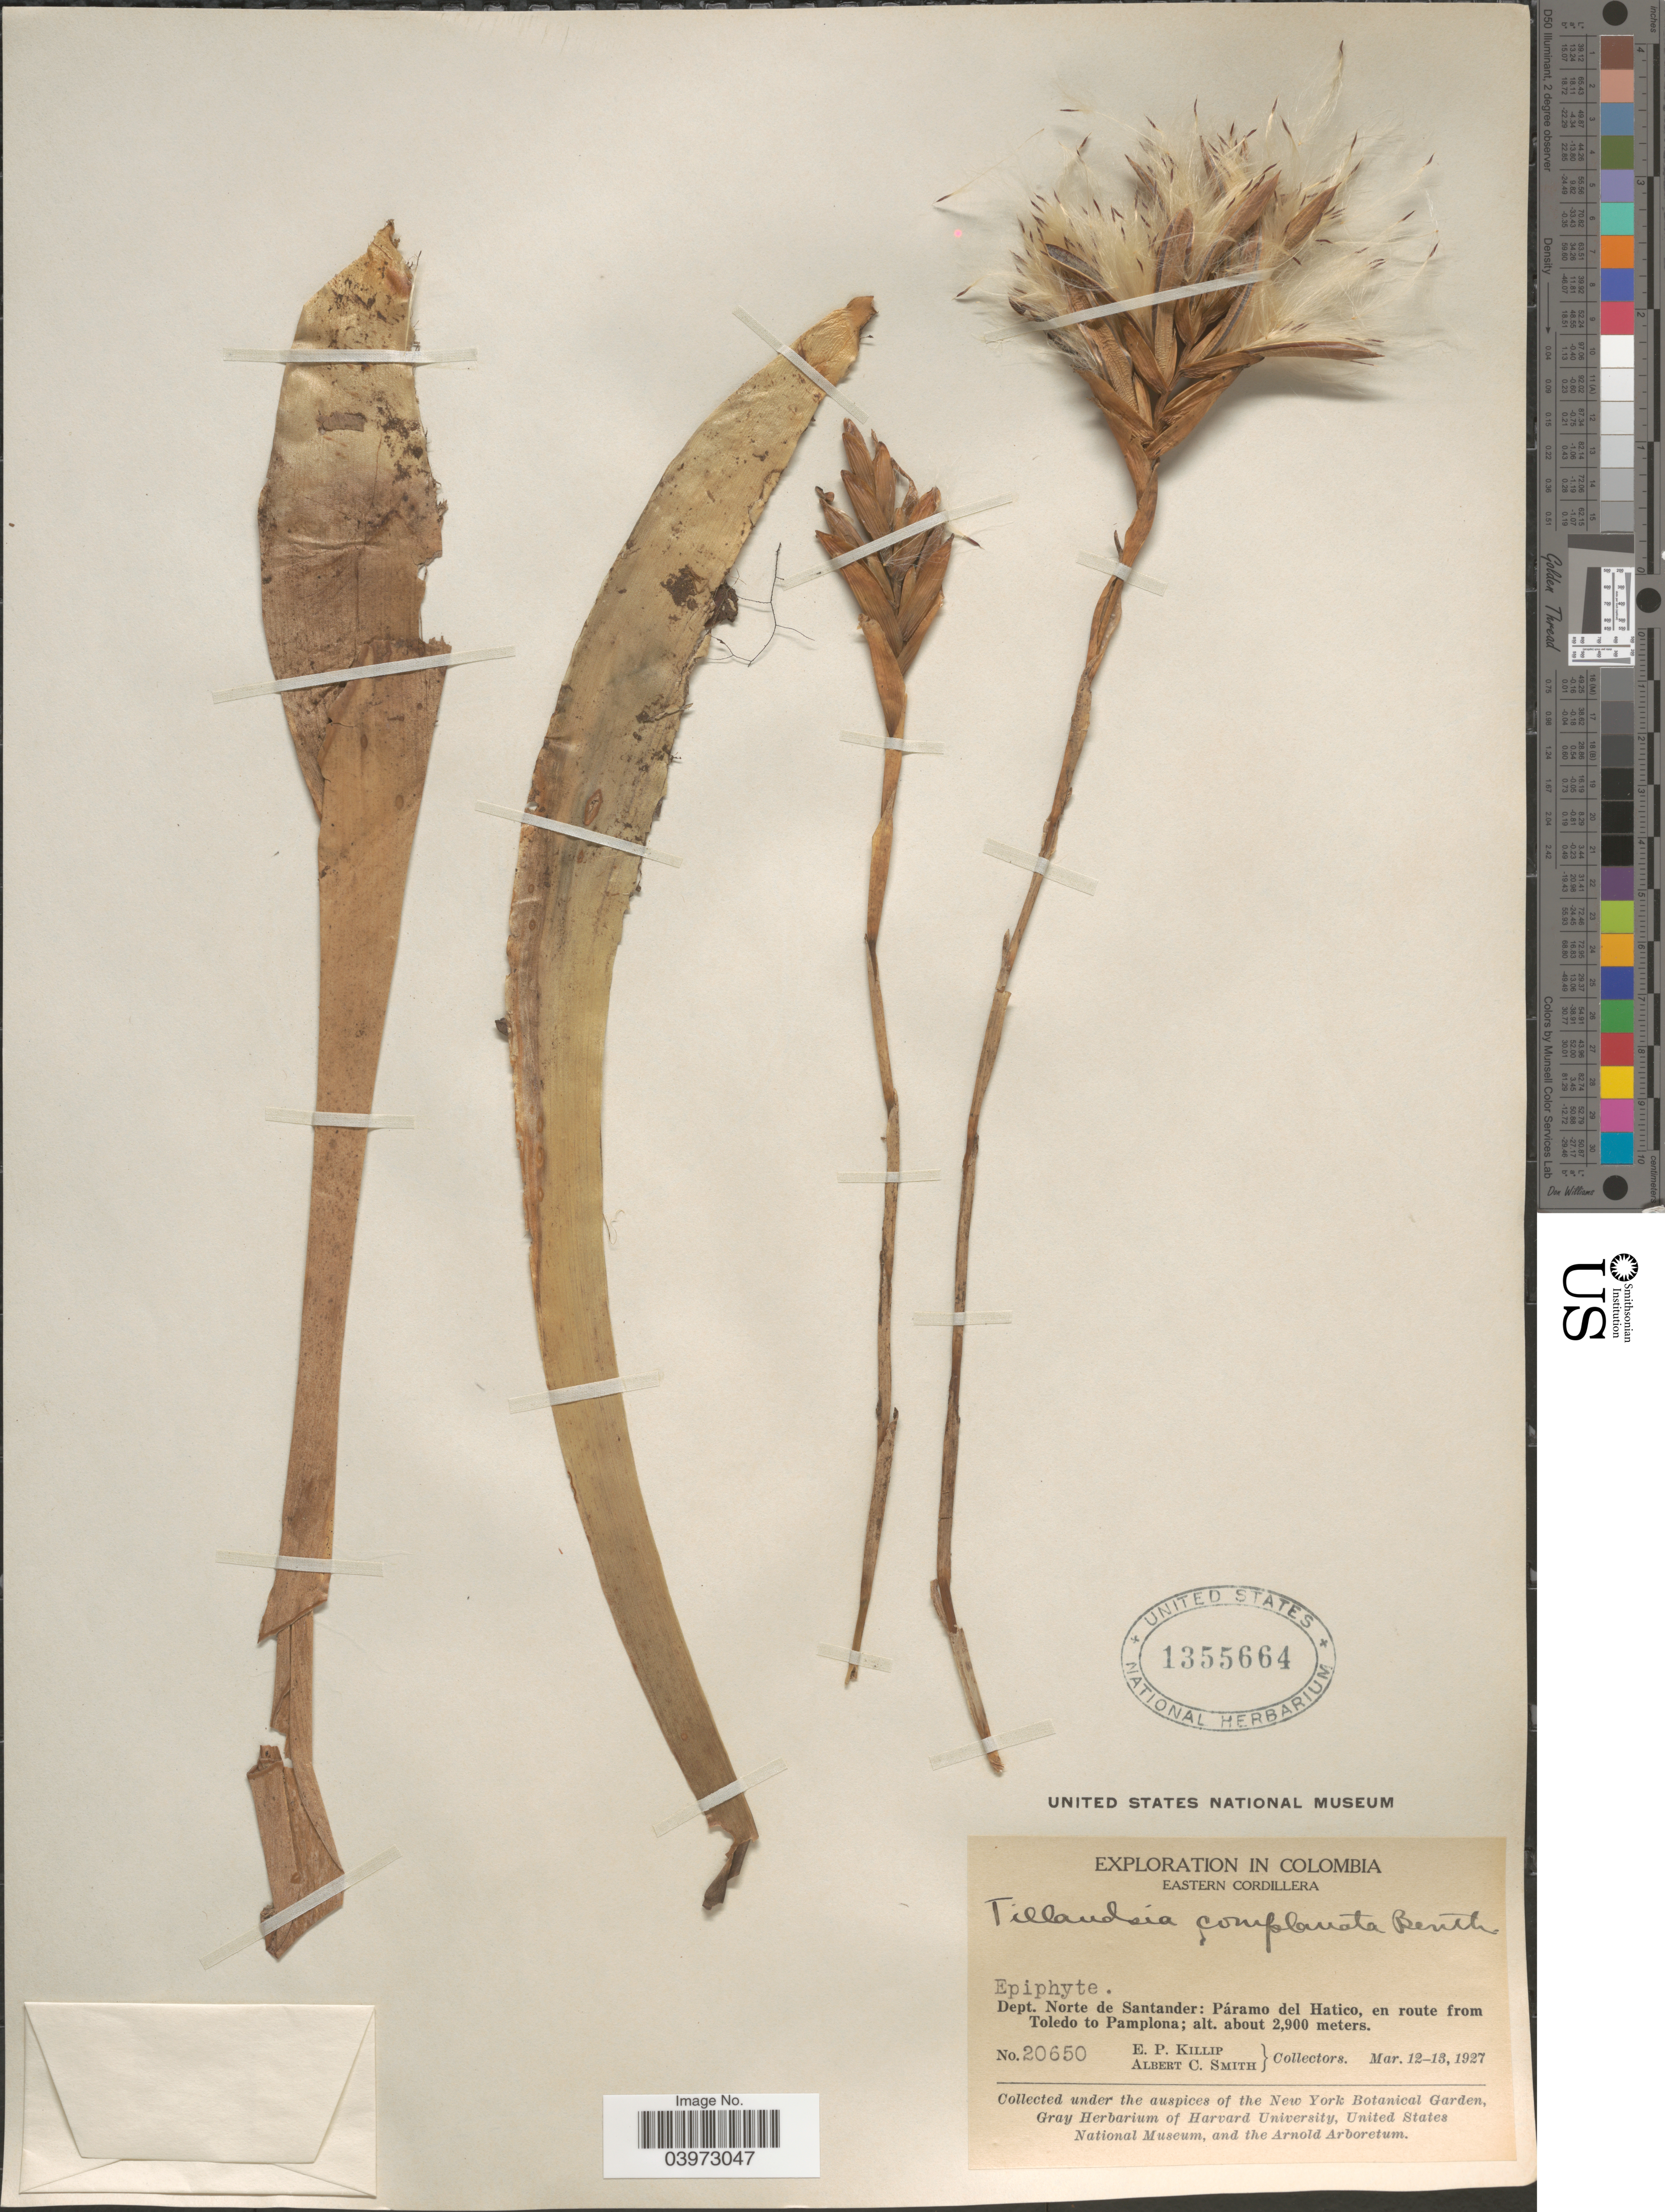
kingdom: Plantae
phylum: Tracheophyta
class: Liliopsida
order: Poales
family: Bromeliaceae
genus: Tillandsia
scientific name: Tillandsia complanata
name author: Benth.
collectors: E. P. Killip & A. C. Smith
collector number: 20650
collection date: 1927-03-12/1927-03-13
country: Colombia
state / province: Norte de Santander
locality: Exploration in Colombia. Eastern Cordillera. Dept. Norte de Santander: Páramo del Hatico, en route from Toledo to Pamplona.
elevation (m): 2900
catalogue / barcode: US 1355664